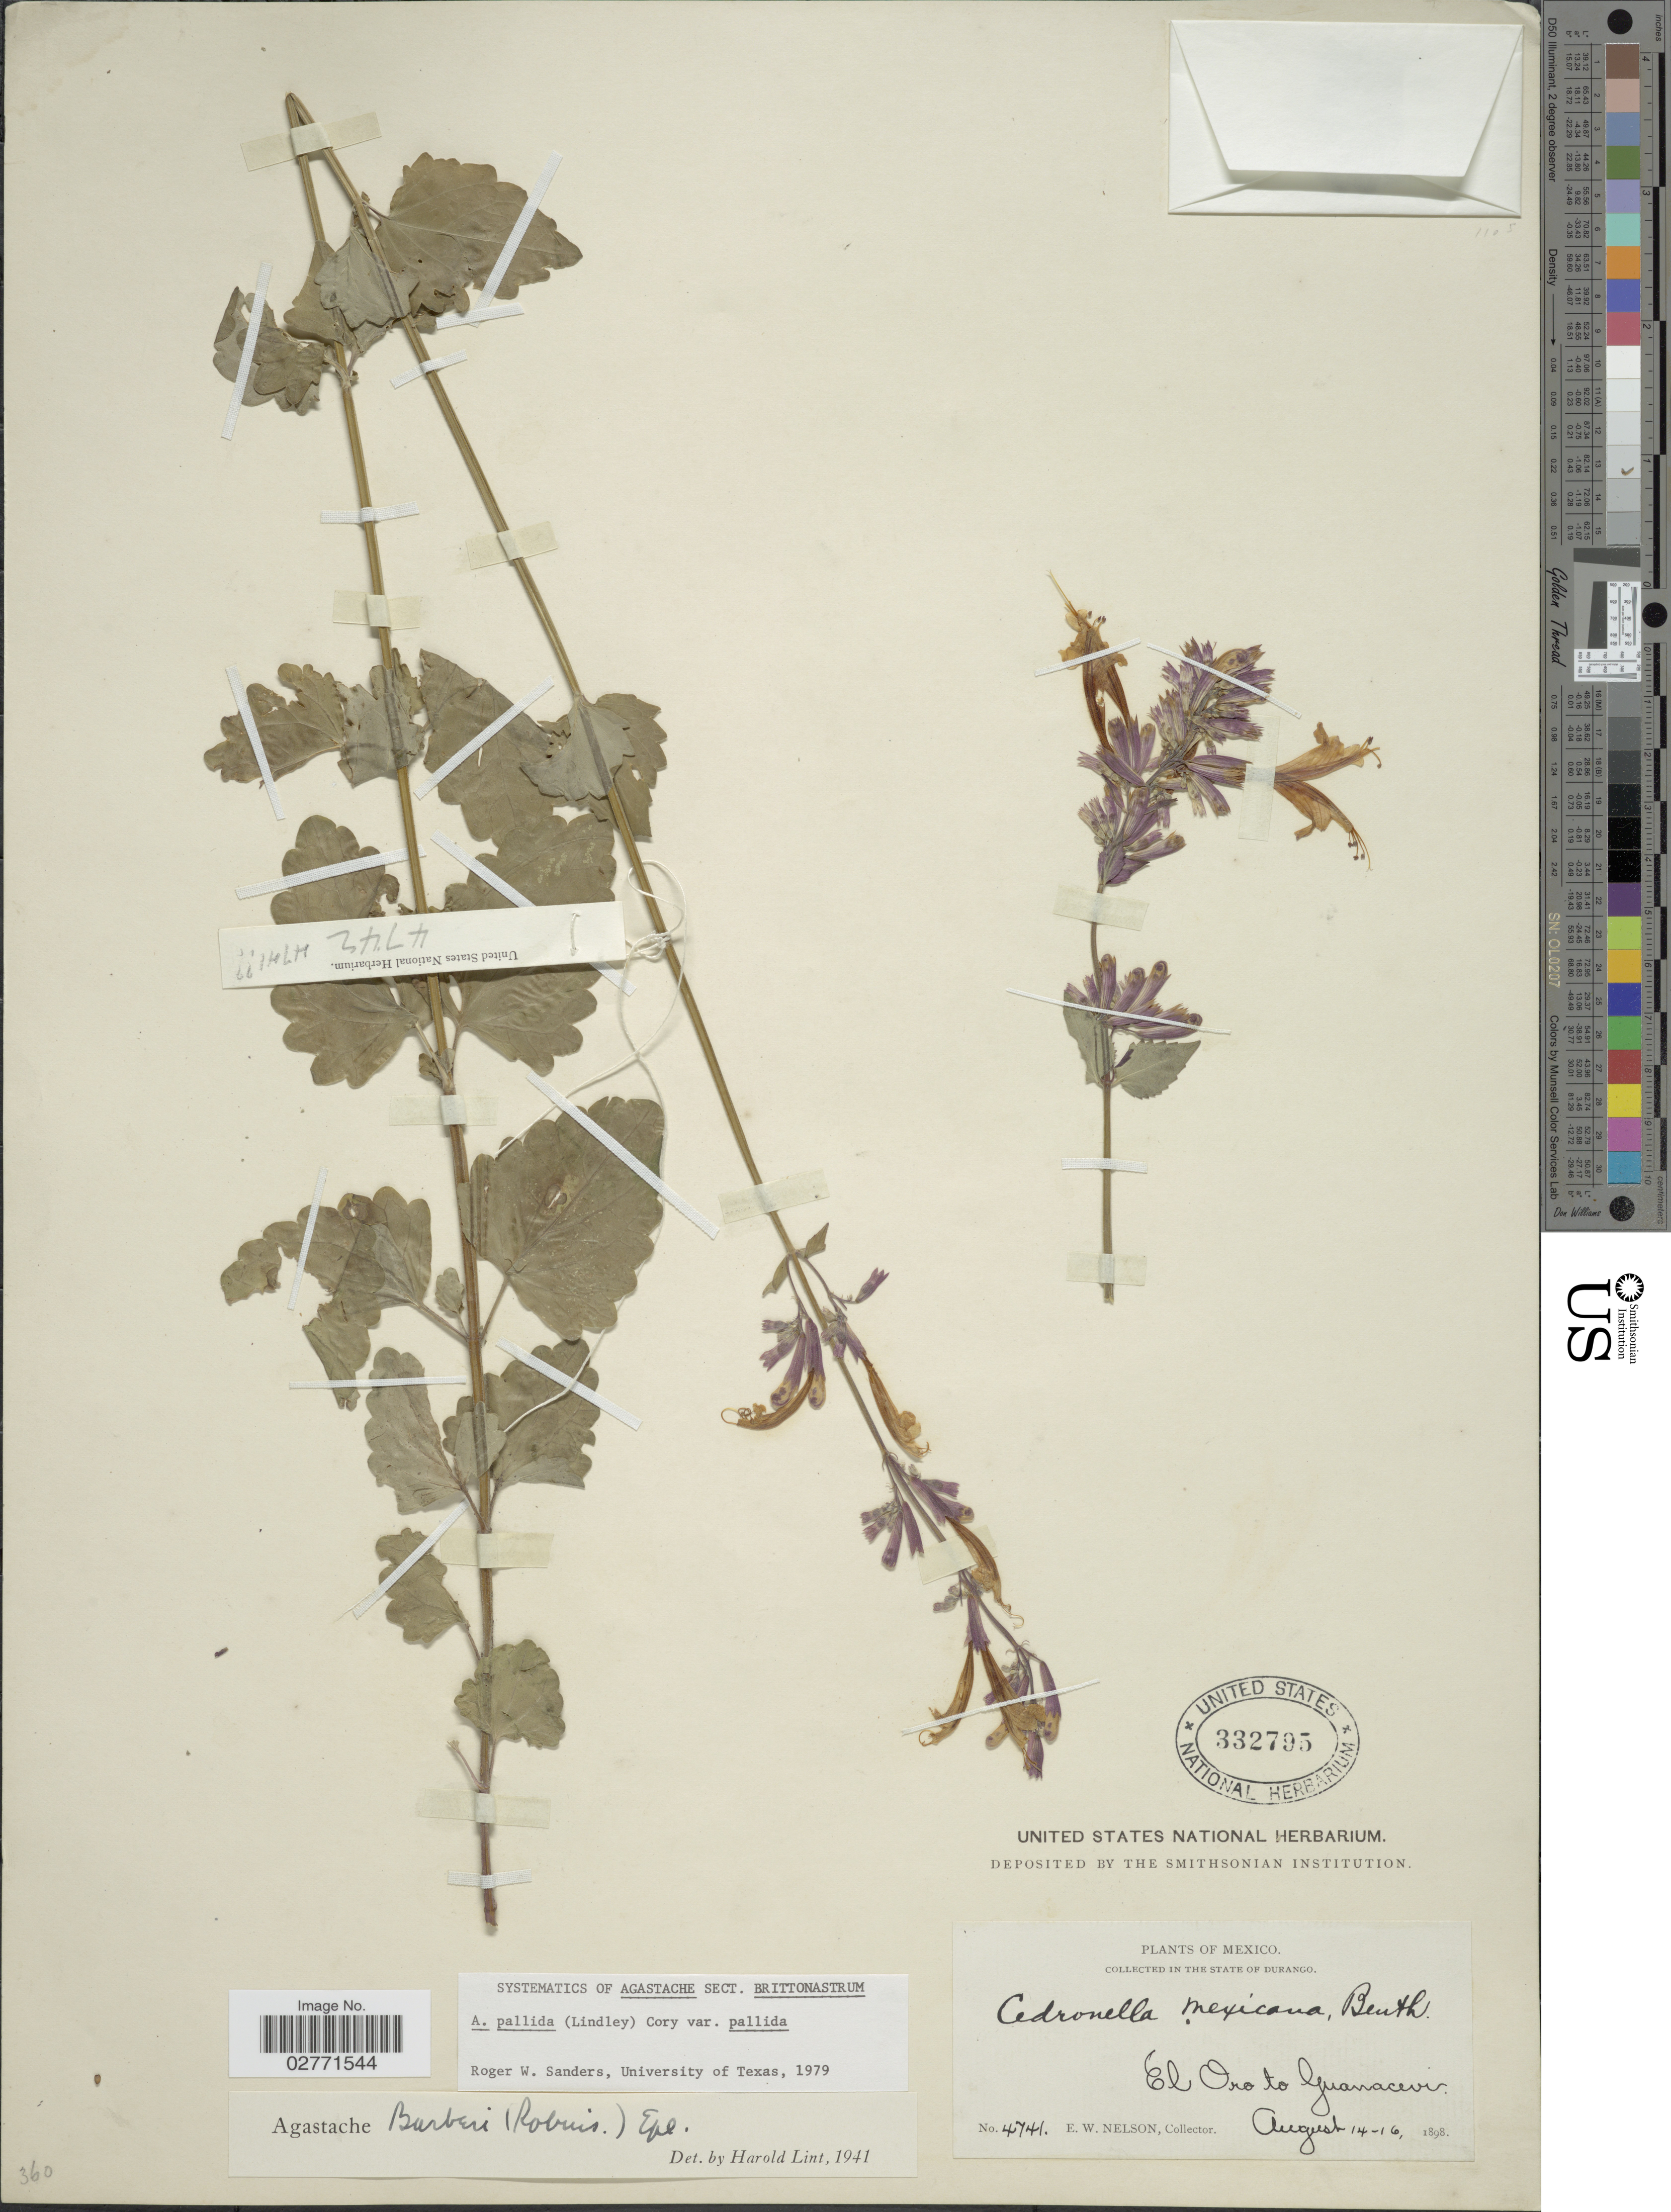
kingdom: Plantae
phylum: Tracheophyta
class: Magnoliopsida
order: Lamiales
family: Lamiaceae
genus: Agastache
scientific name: Agastache pallida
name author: (Lindl.) Cory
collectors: E. W. Nelson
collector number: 4741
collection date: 1898-08-14/1898-08-16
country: Mexico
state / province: Durango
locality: El Oro to Guanacevi.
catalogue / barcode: US 332795